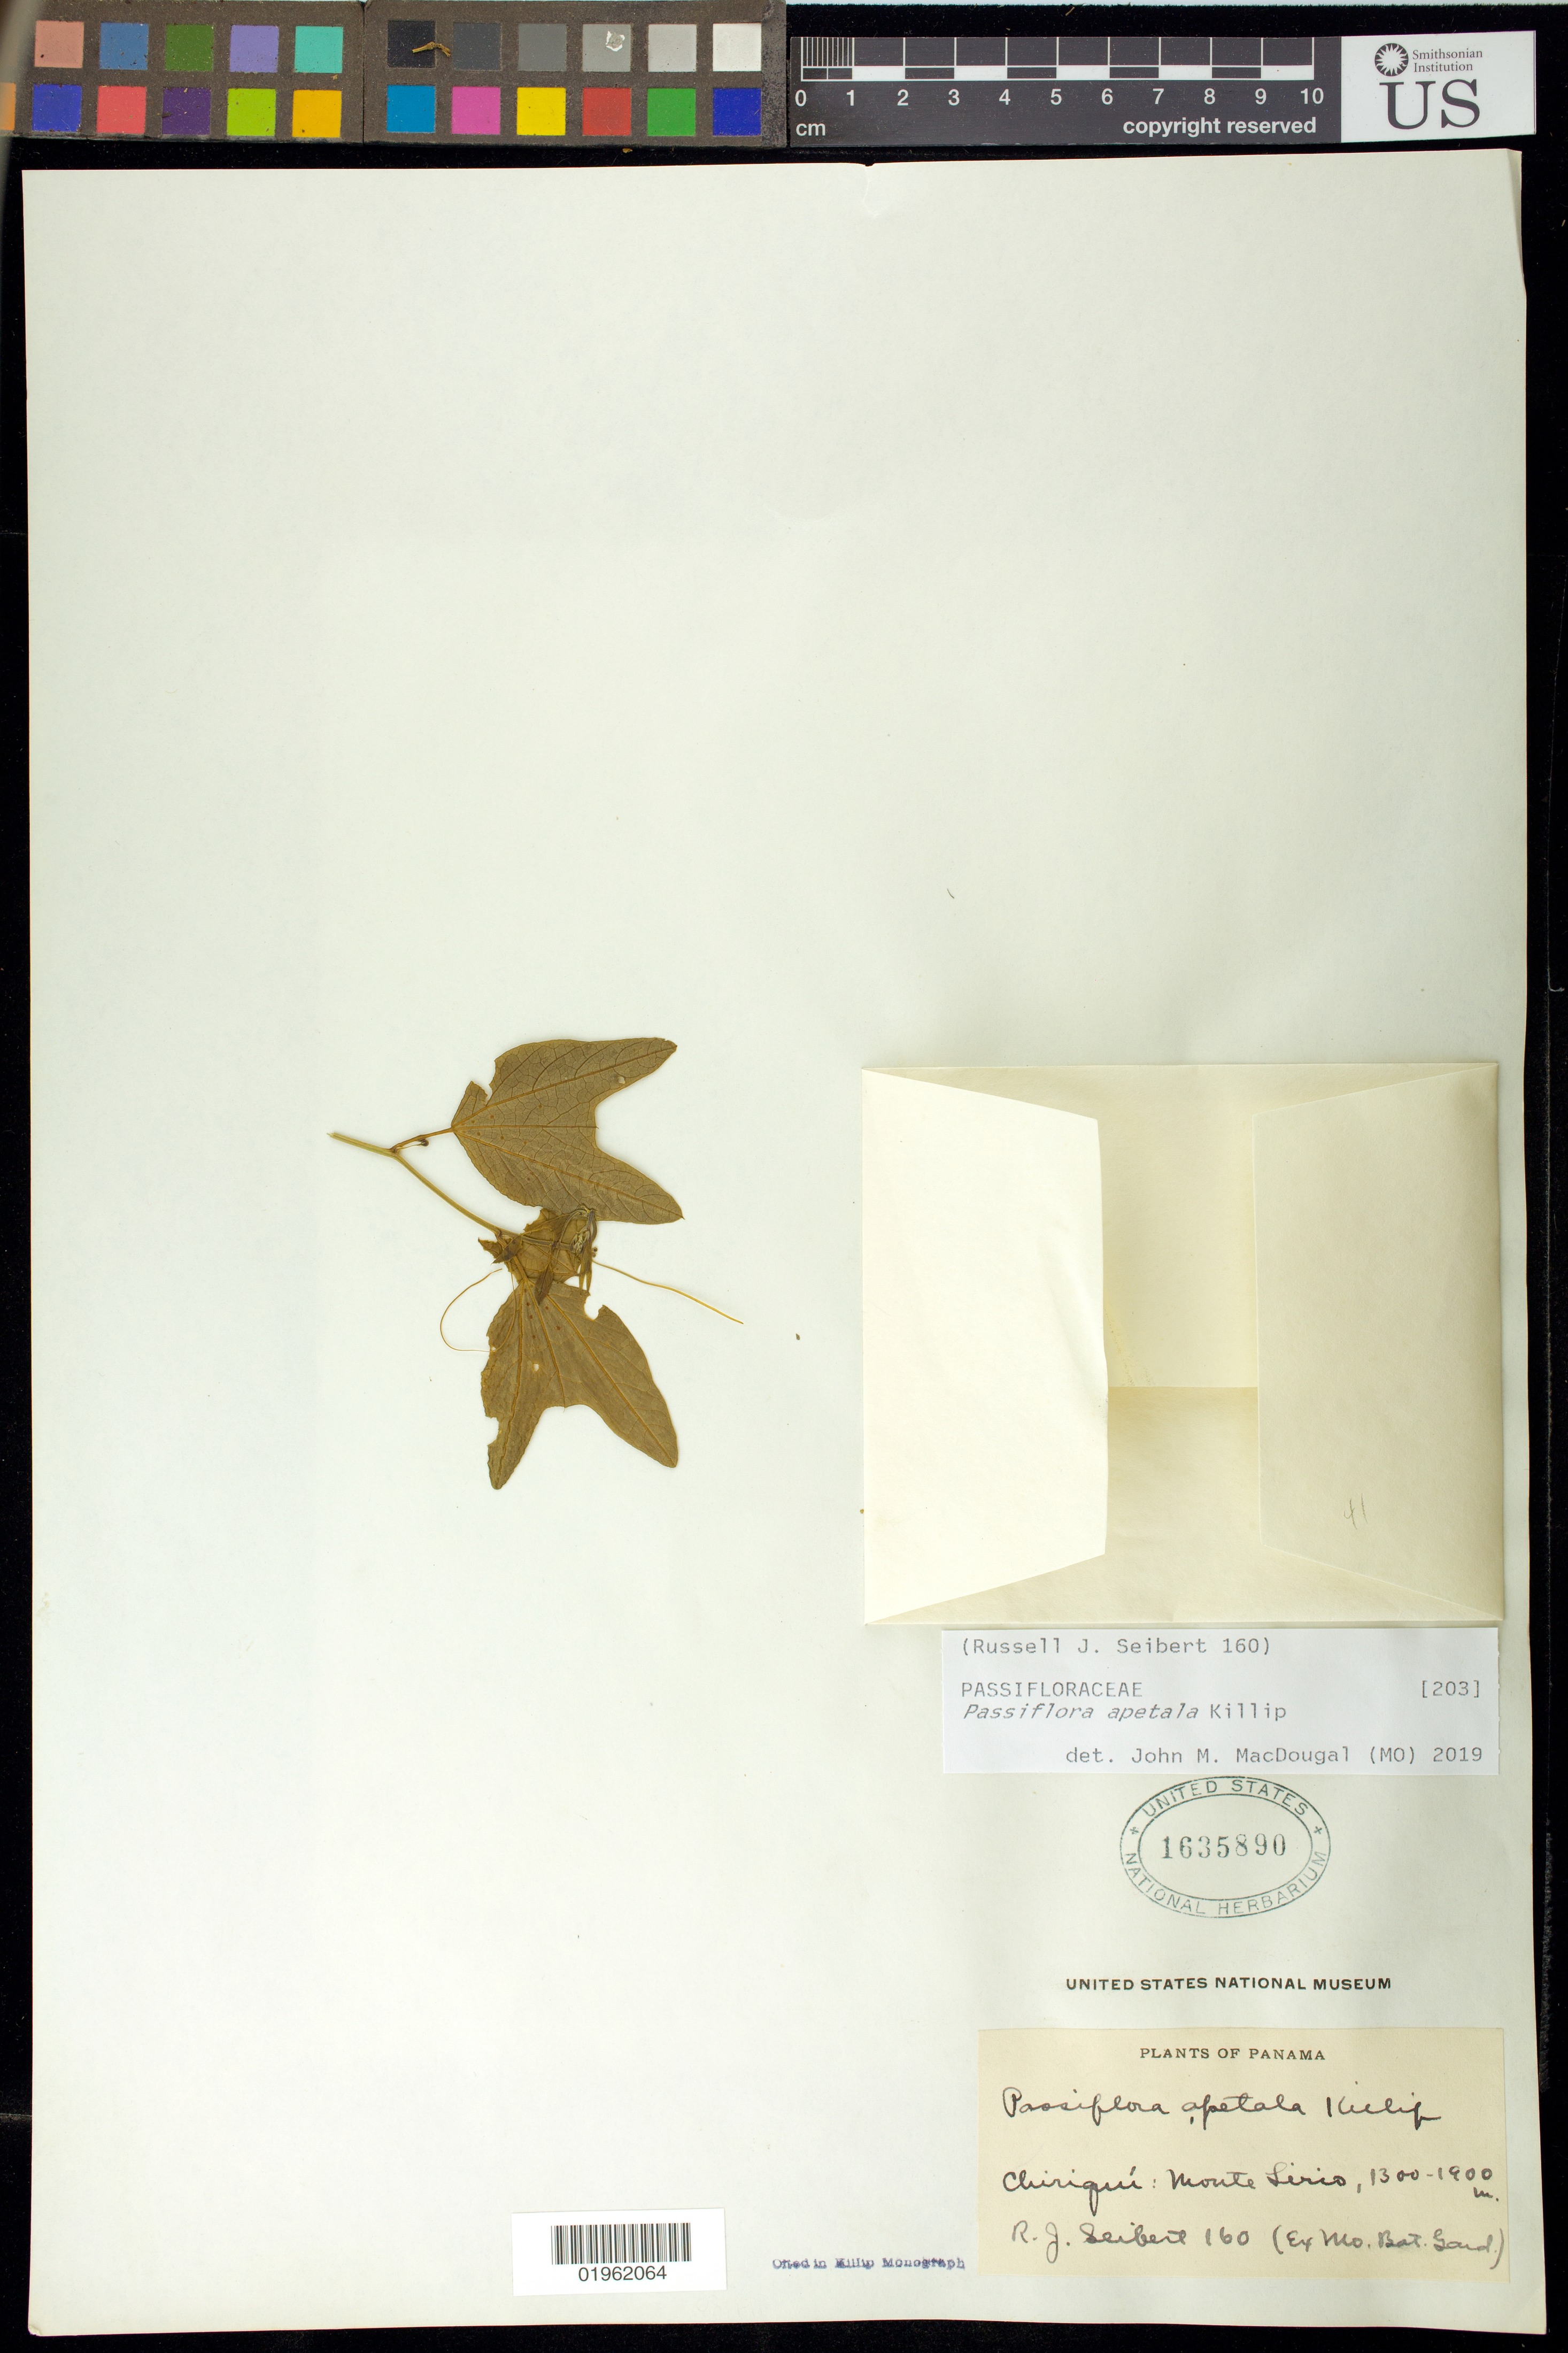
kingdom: Plantae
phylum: Tracheophyta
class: Magnoliopsida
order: Malpighiales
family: Passifloraceae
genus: Passiflora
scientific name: Passiflora apetala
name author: Killip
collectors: R. J. Seibert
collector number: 160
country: Panama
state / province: Chiriquí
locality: Monte Lirio.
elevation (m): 1300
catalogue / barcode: US 1635890